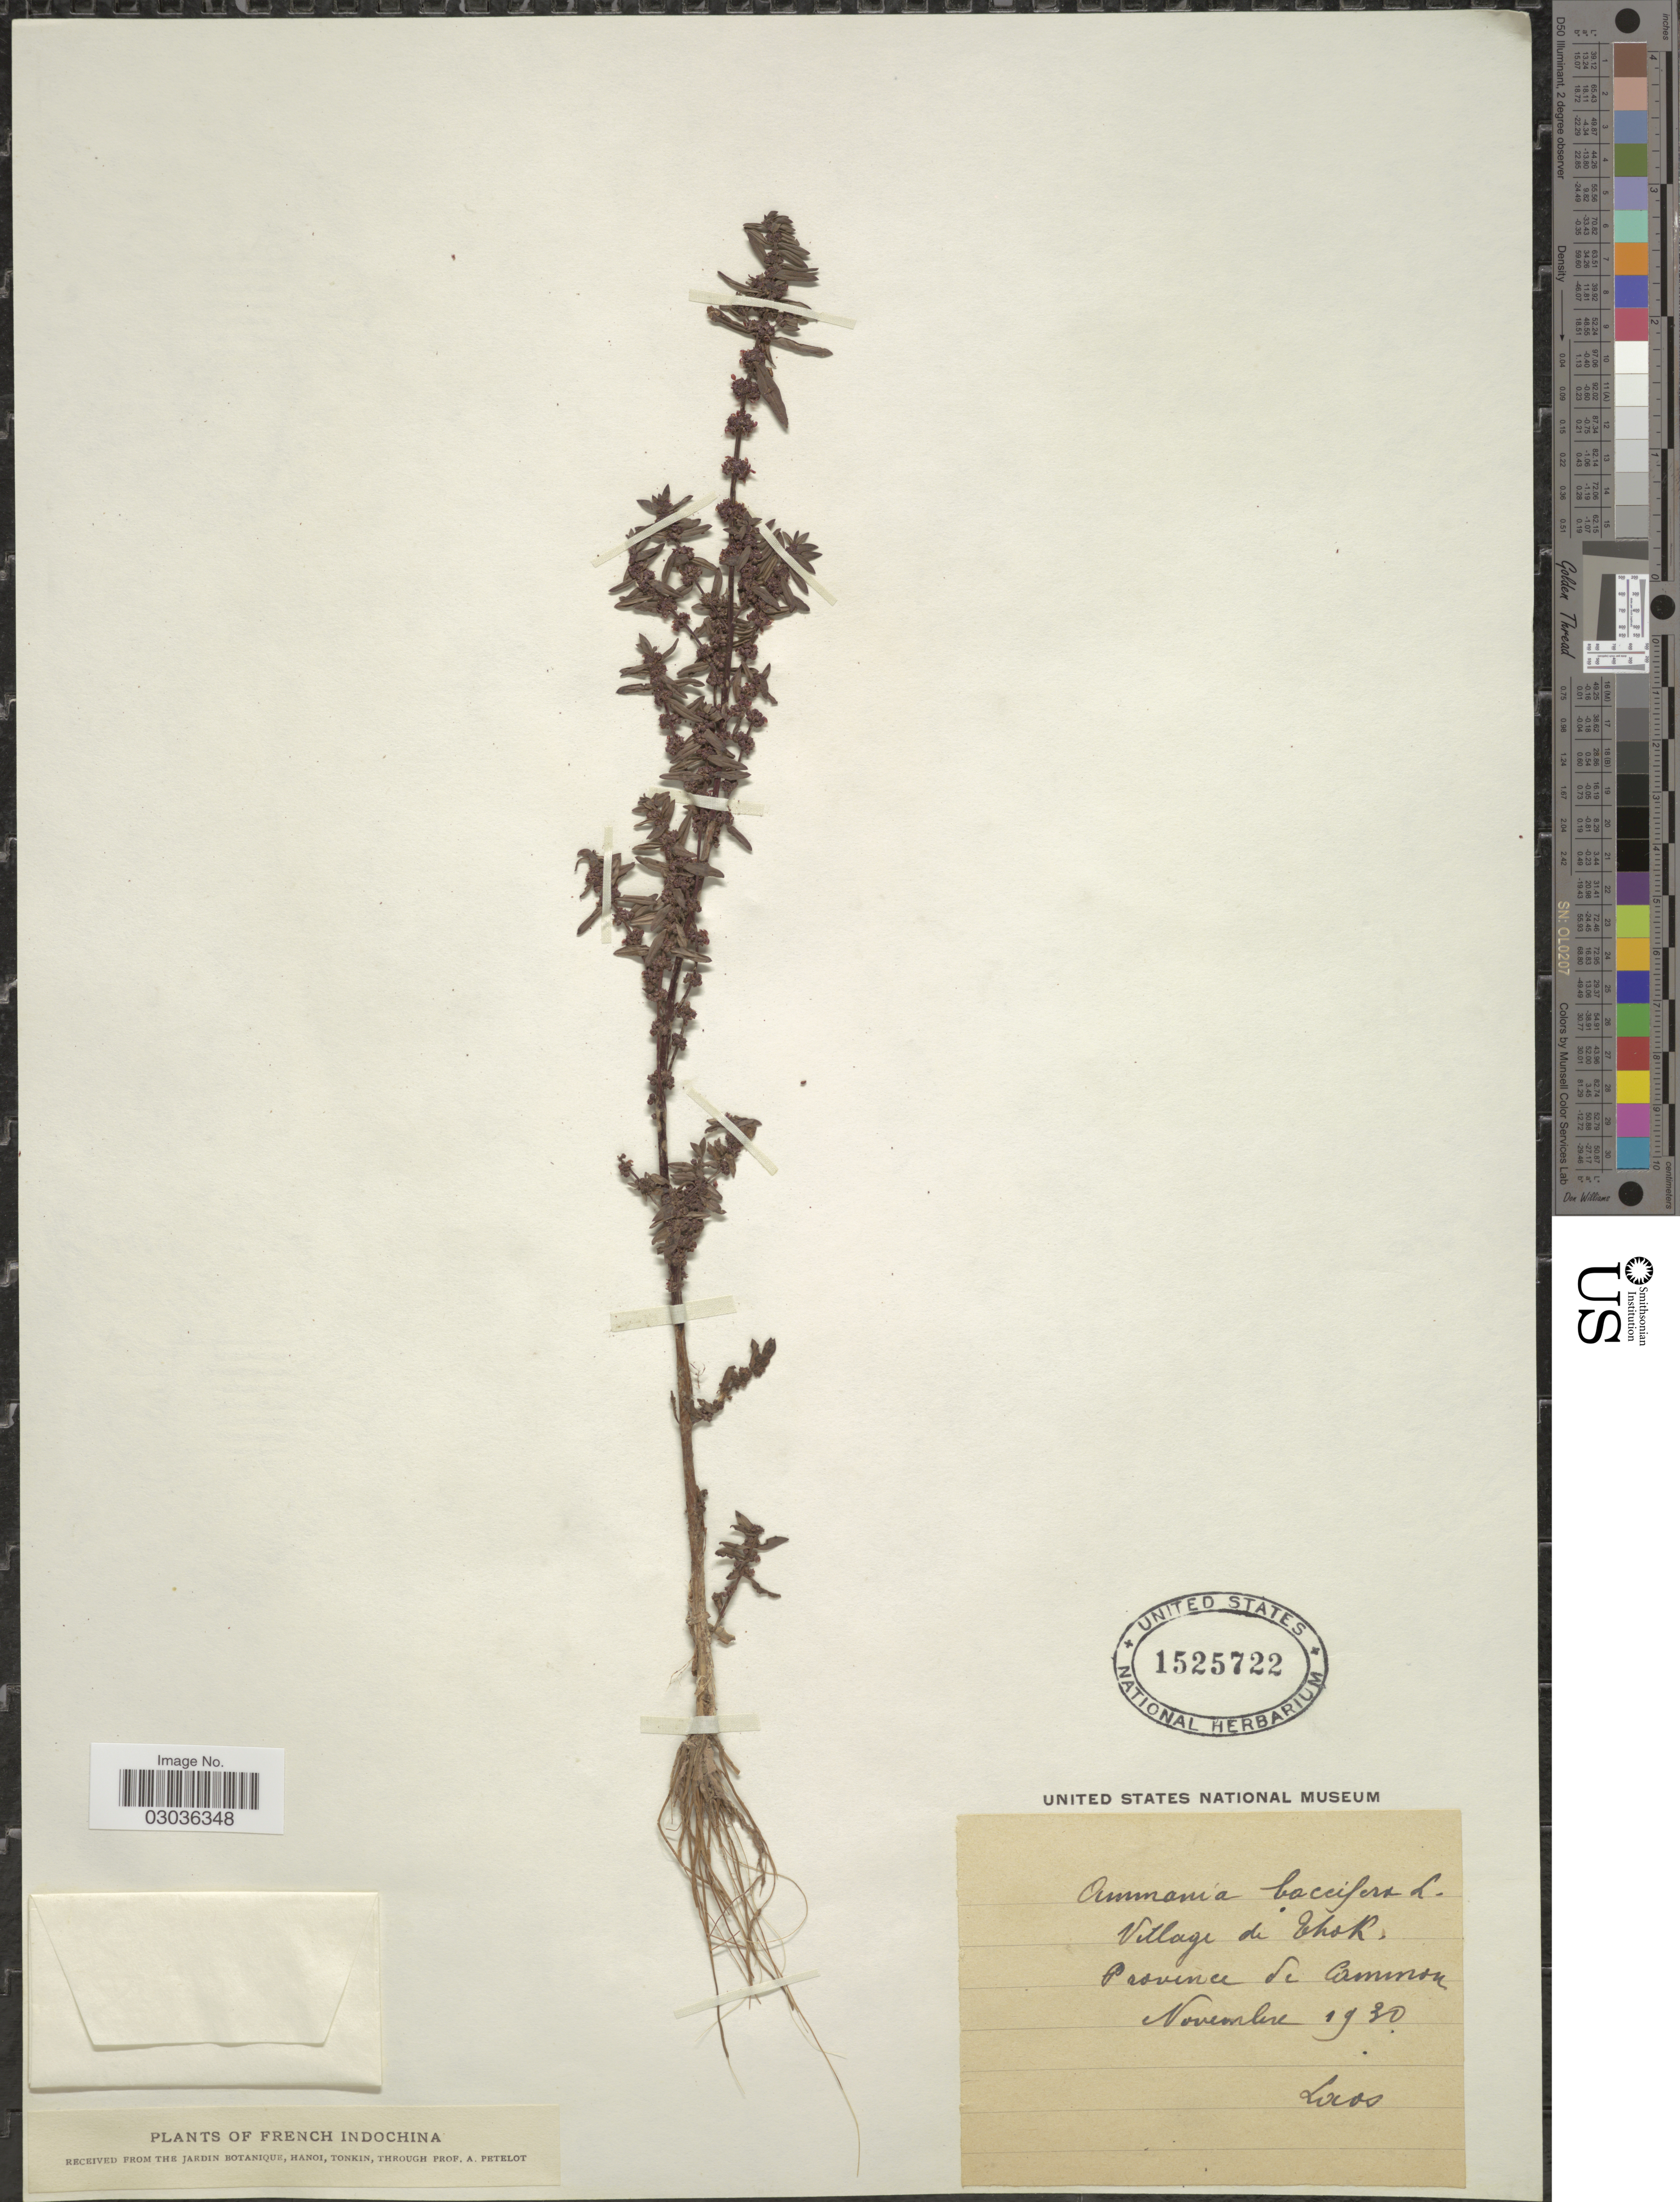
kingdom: Plantae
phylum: Tracheophyta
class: Magnoliopsida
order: Myrtales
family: Lythraceae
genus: Ammannia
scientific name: Ammannia baccifera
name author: L.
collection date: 1930-11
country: Laos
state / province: Khammouan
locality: Province de Cammon. French Indochina. Village de Thok.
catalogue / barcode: US 1525722